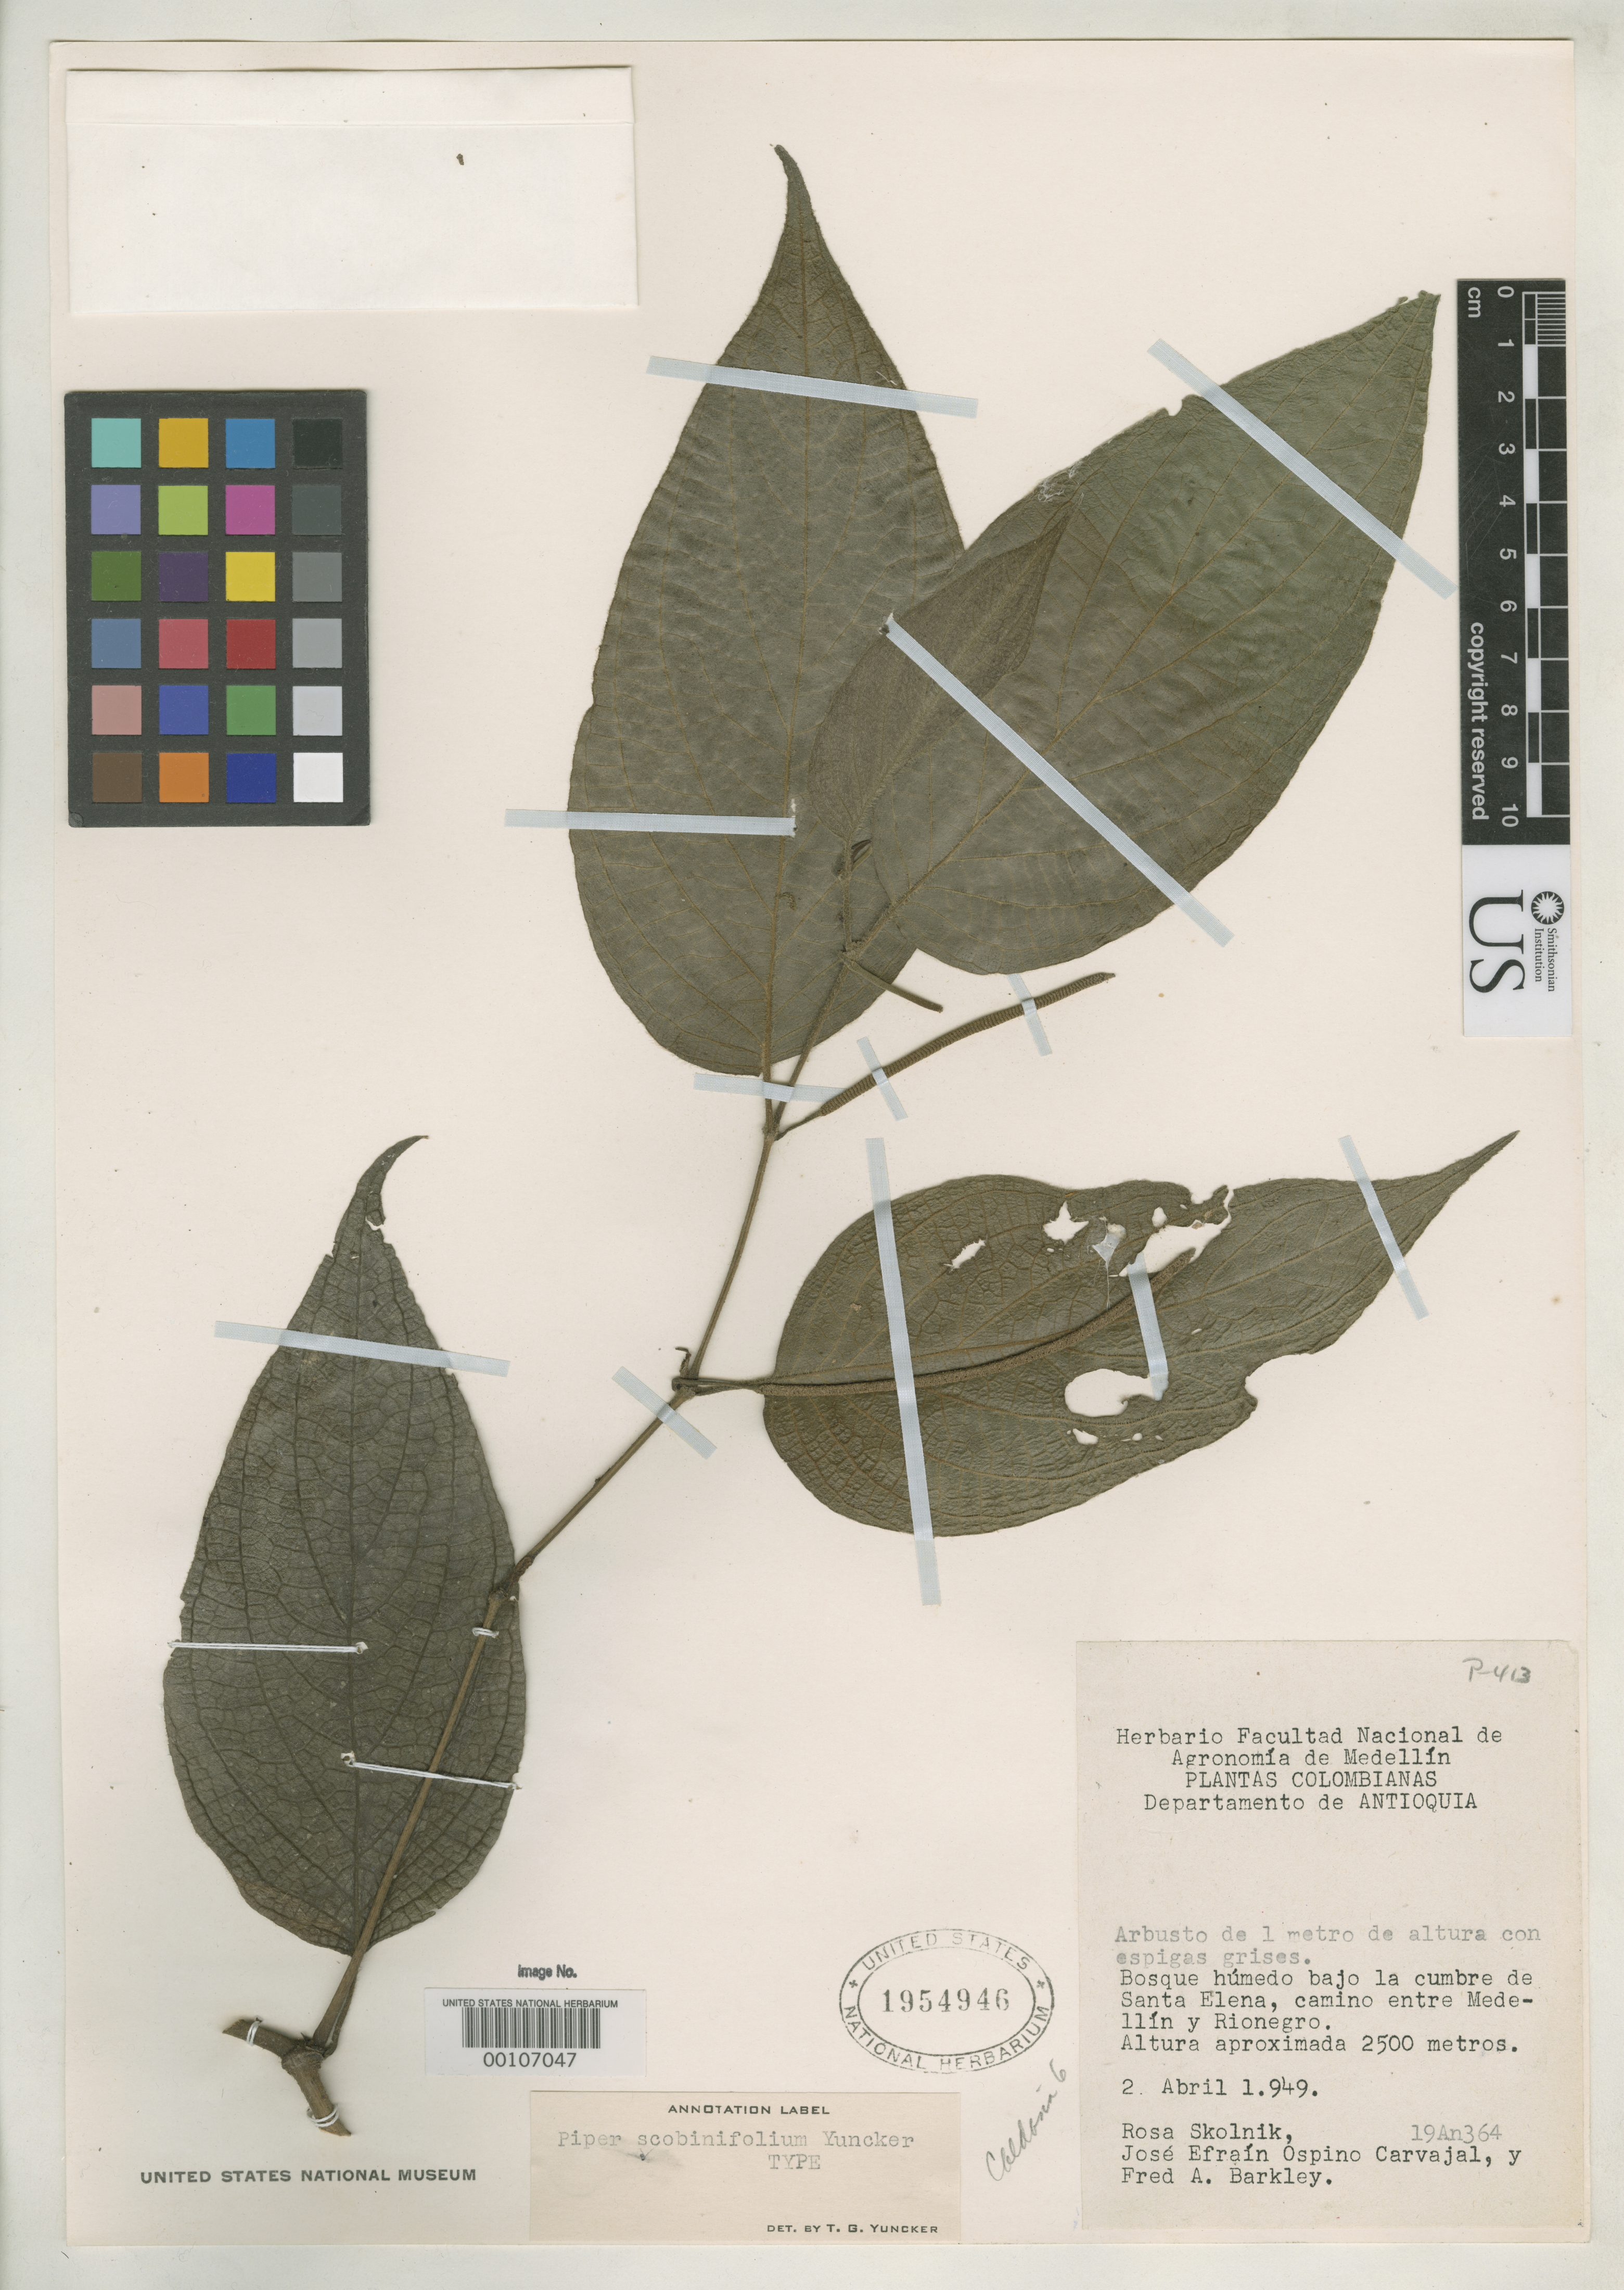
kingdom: Plantae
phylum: Tracheophyta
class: Magnoliopsida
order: Piperales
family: Piperaceae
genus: Piper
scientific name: Piper scobinifolium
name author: Yunck.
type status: Holotype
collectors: R. Scolnik, J. Ospino Carvajal & F. A. Barkley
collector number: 19an364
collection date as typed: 02 Apr 1949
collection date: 1949-04-02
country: Colombia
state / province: Antioquia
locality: Santa Elena, between Medellin and Rio Negro.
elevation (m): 2500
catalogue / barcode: US 1954946